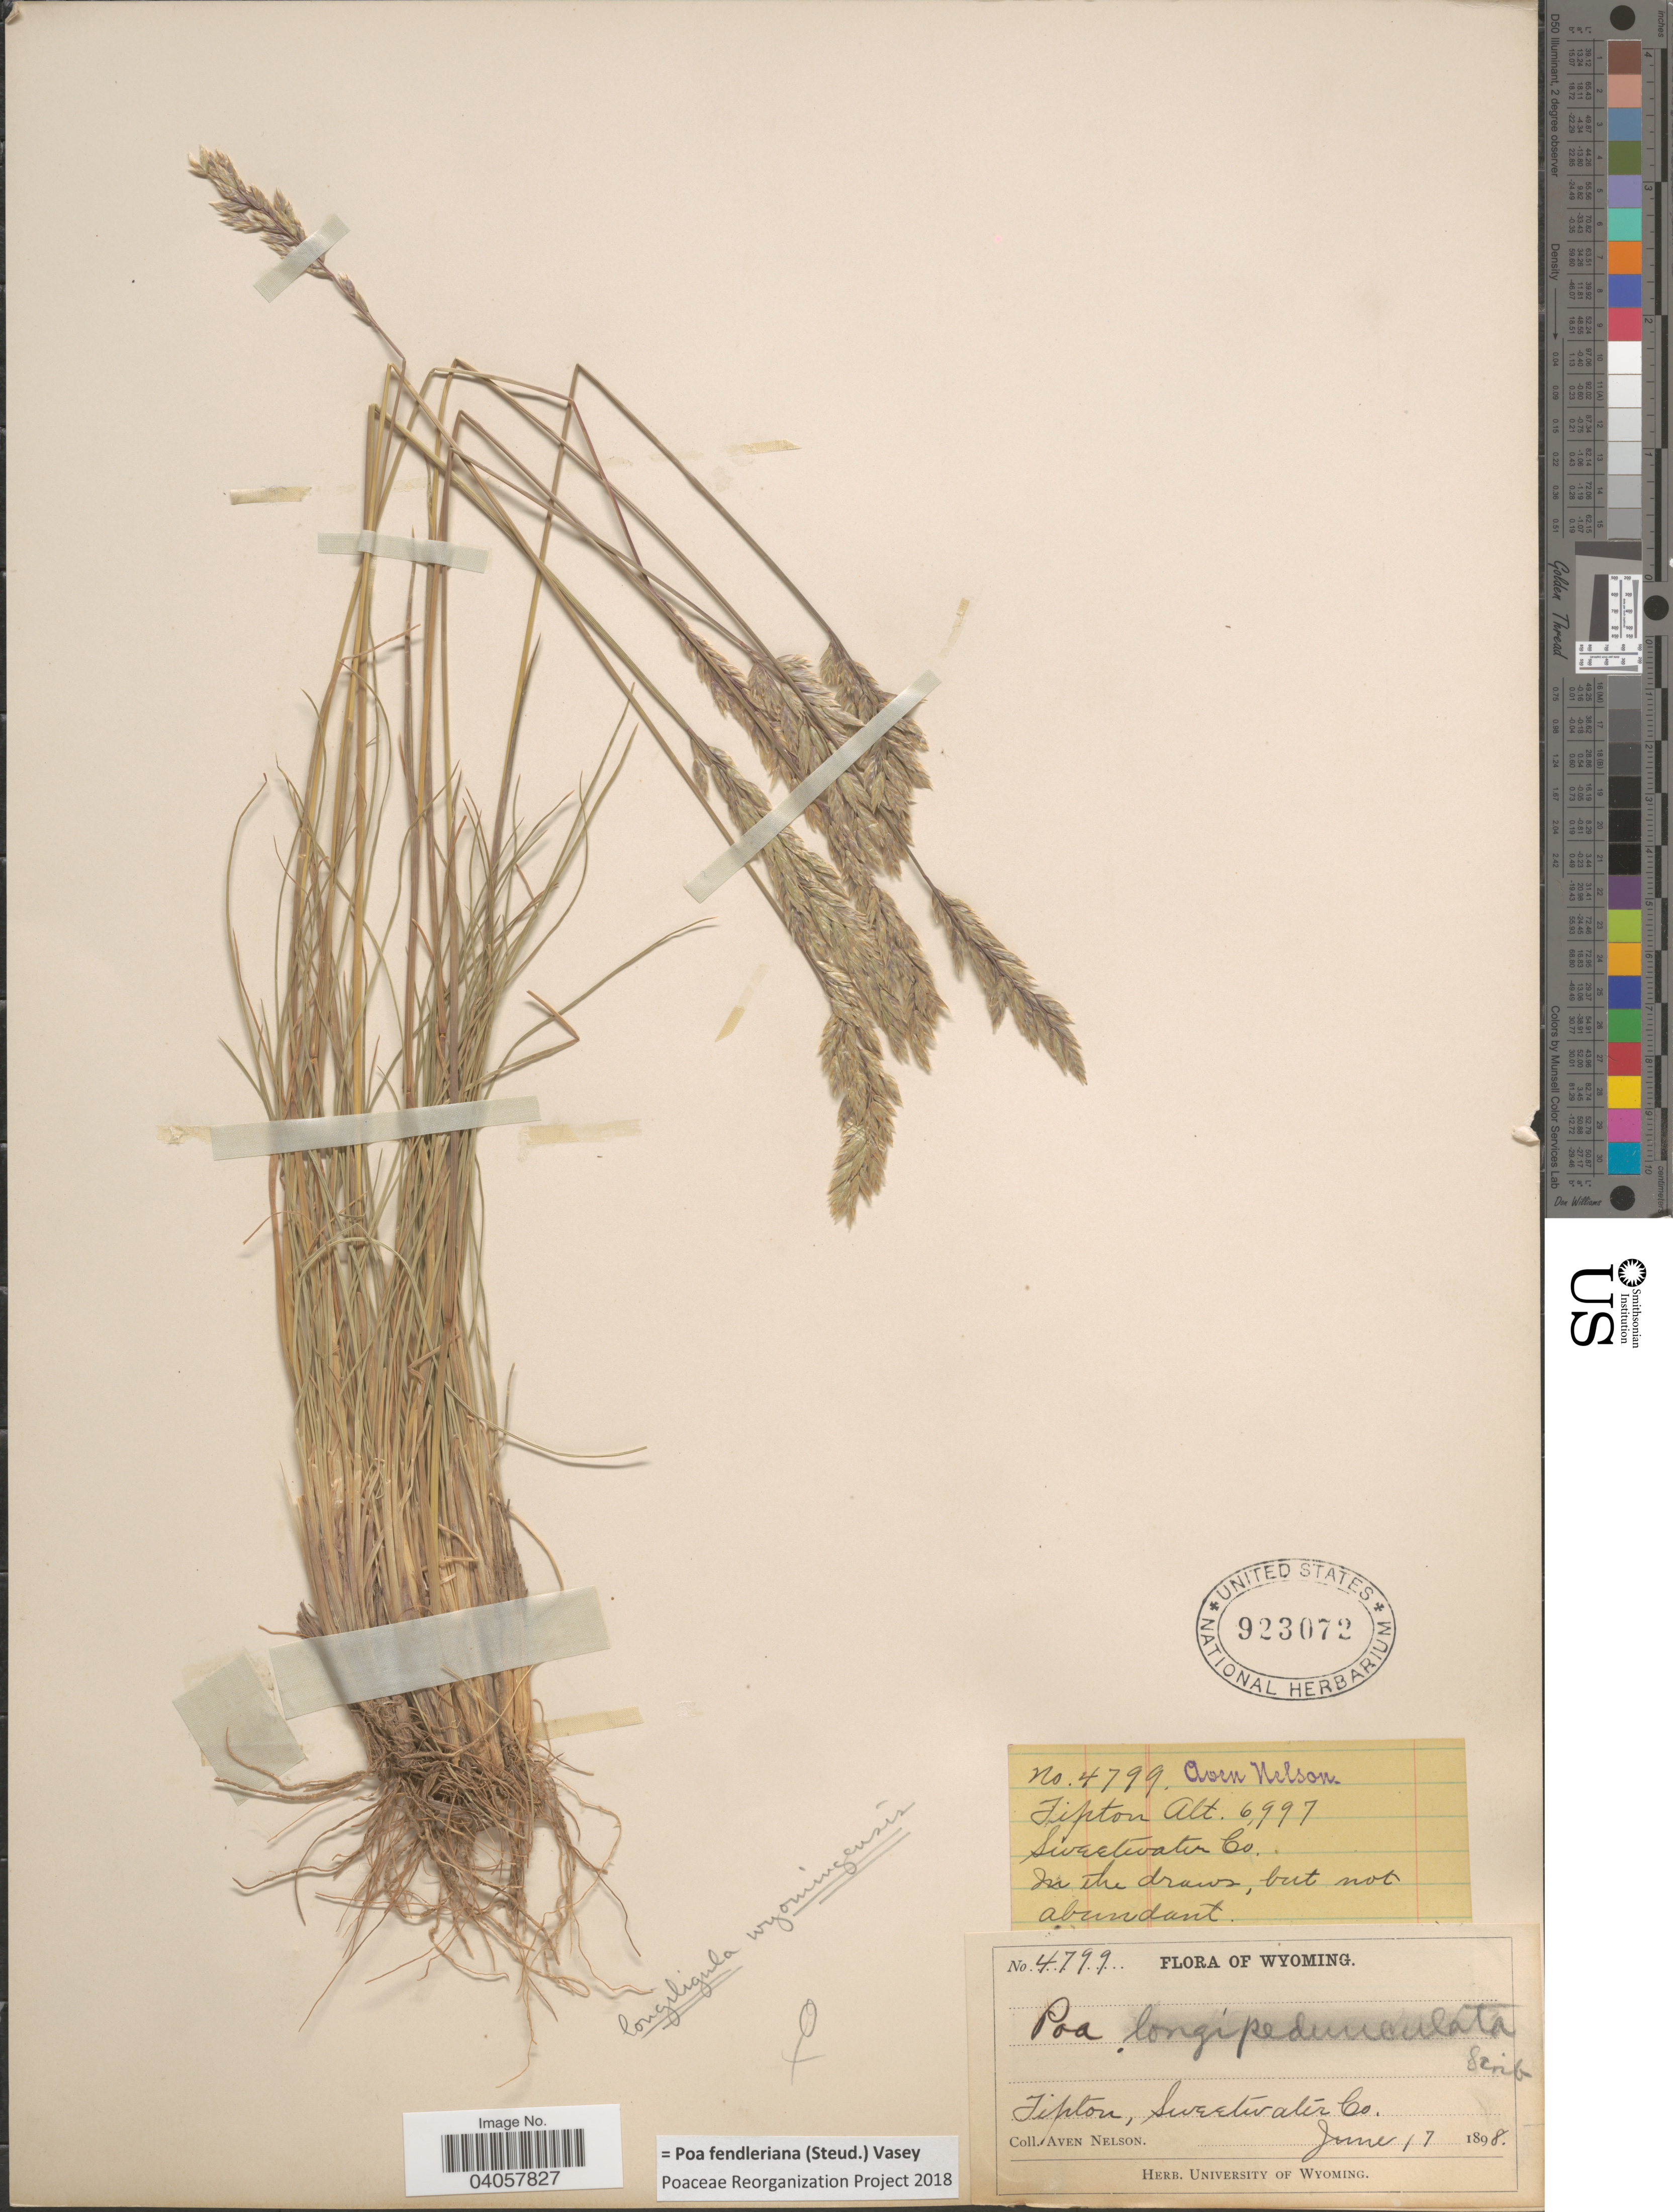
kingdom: Plantae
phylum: Tracheophyta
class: Liliopsida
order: Poales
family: Poaceae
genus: Poa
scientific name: Poa fendleriana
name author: (Steud.) Vasey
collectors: A. Nelson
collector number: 4799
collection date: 1898-06-17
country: United States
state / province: Wyoming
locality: Jipton, Sweetwater Co.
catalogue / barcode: US 923072